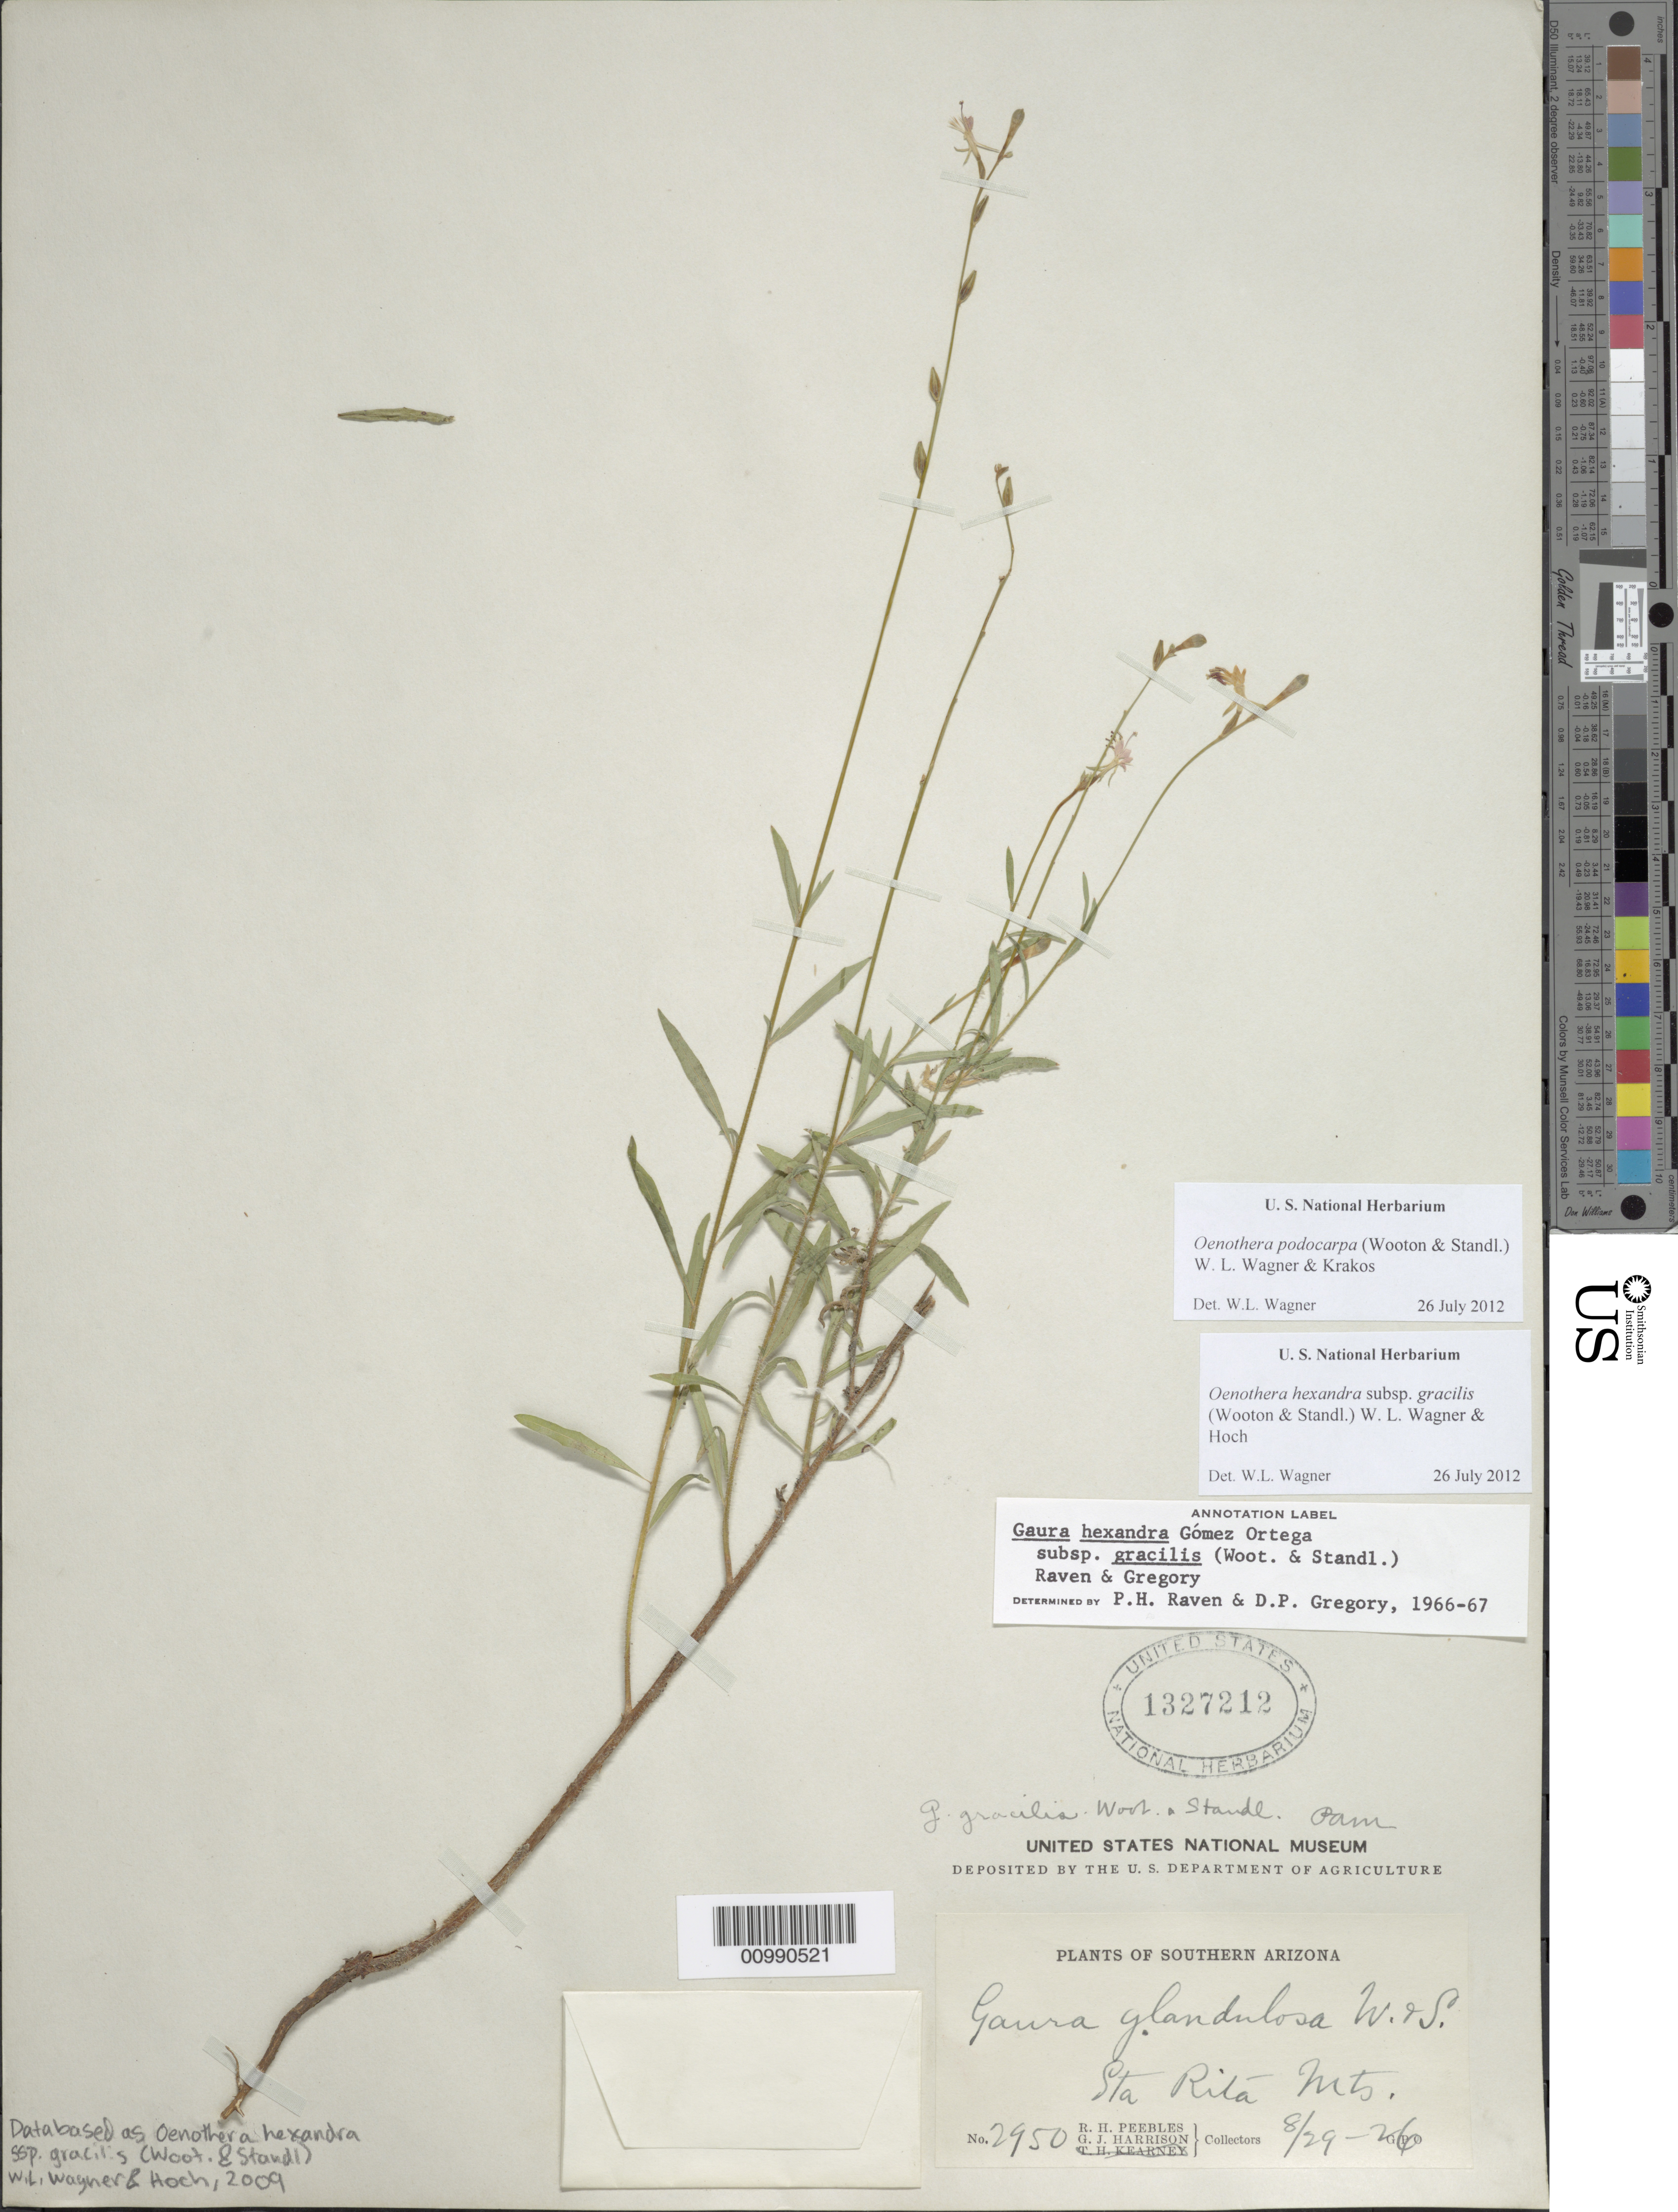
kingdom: Plantae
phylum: Tracheophyta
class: Magnoliopsida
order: Myrtales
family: Onagraceae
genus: Oenothera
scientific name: Oenothera podocarpa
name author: (Wooton & Standl.) Krakos & W.L. Wagner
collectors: R. H. Peebles & G. J. Harrison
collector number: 2950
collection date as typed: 29 Aug 1926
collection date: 1926-08-29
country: United States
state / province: Arizona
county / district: Santa Cruz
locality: Santa Rita Mts.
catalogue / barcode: US 1327212